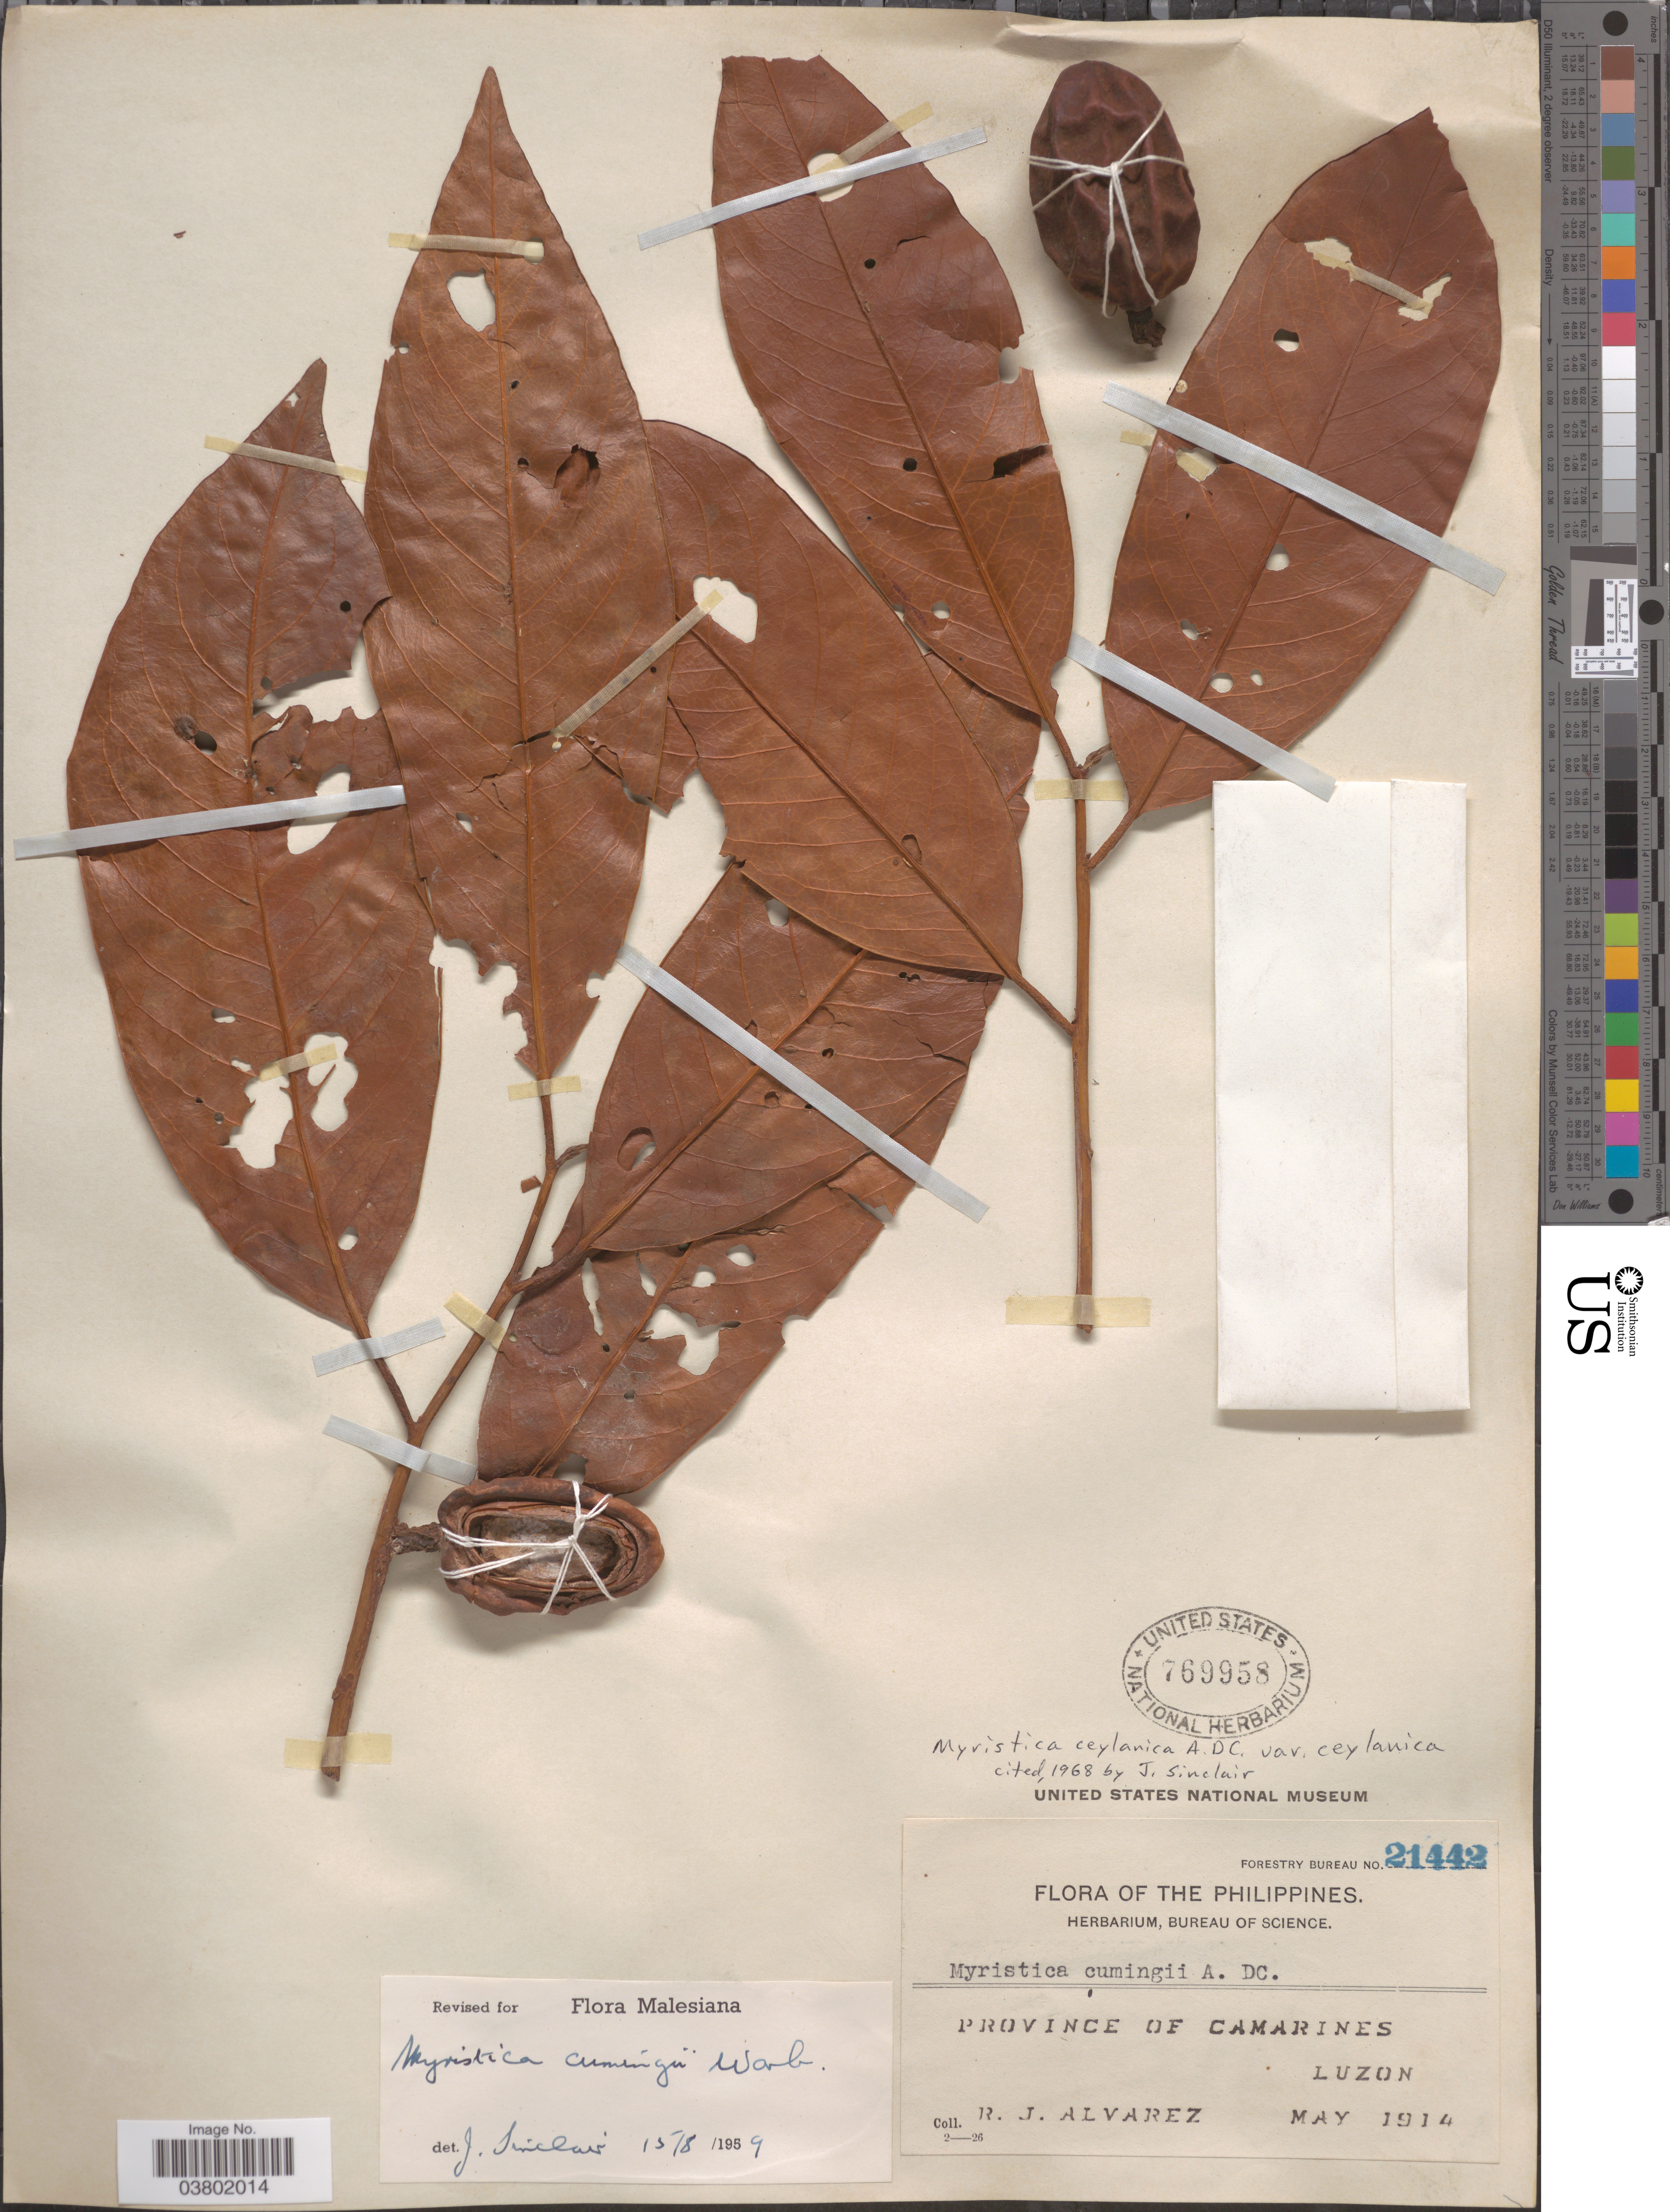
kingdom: Plantae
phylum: Tracheophyta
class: Magnoliopsida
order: Magnoliales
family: Myristicaceae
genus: Myristica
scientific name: Myristica ceylanica var. ceylanica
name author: A. DC.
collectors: R. Alvarez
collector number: Forestry Bureau 21442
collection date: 1914-05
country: Philippines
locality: Province of Camarines. Luzon.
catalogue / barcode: US 769958